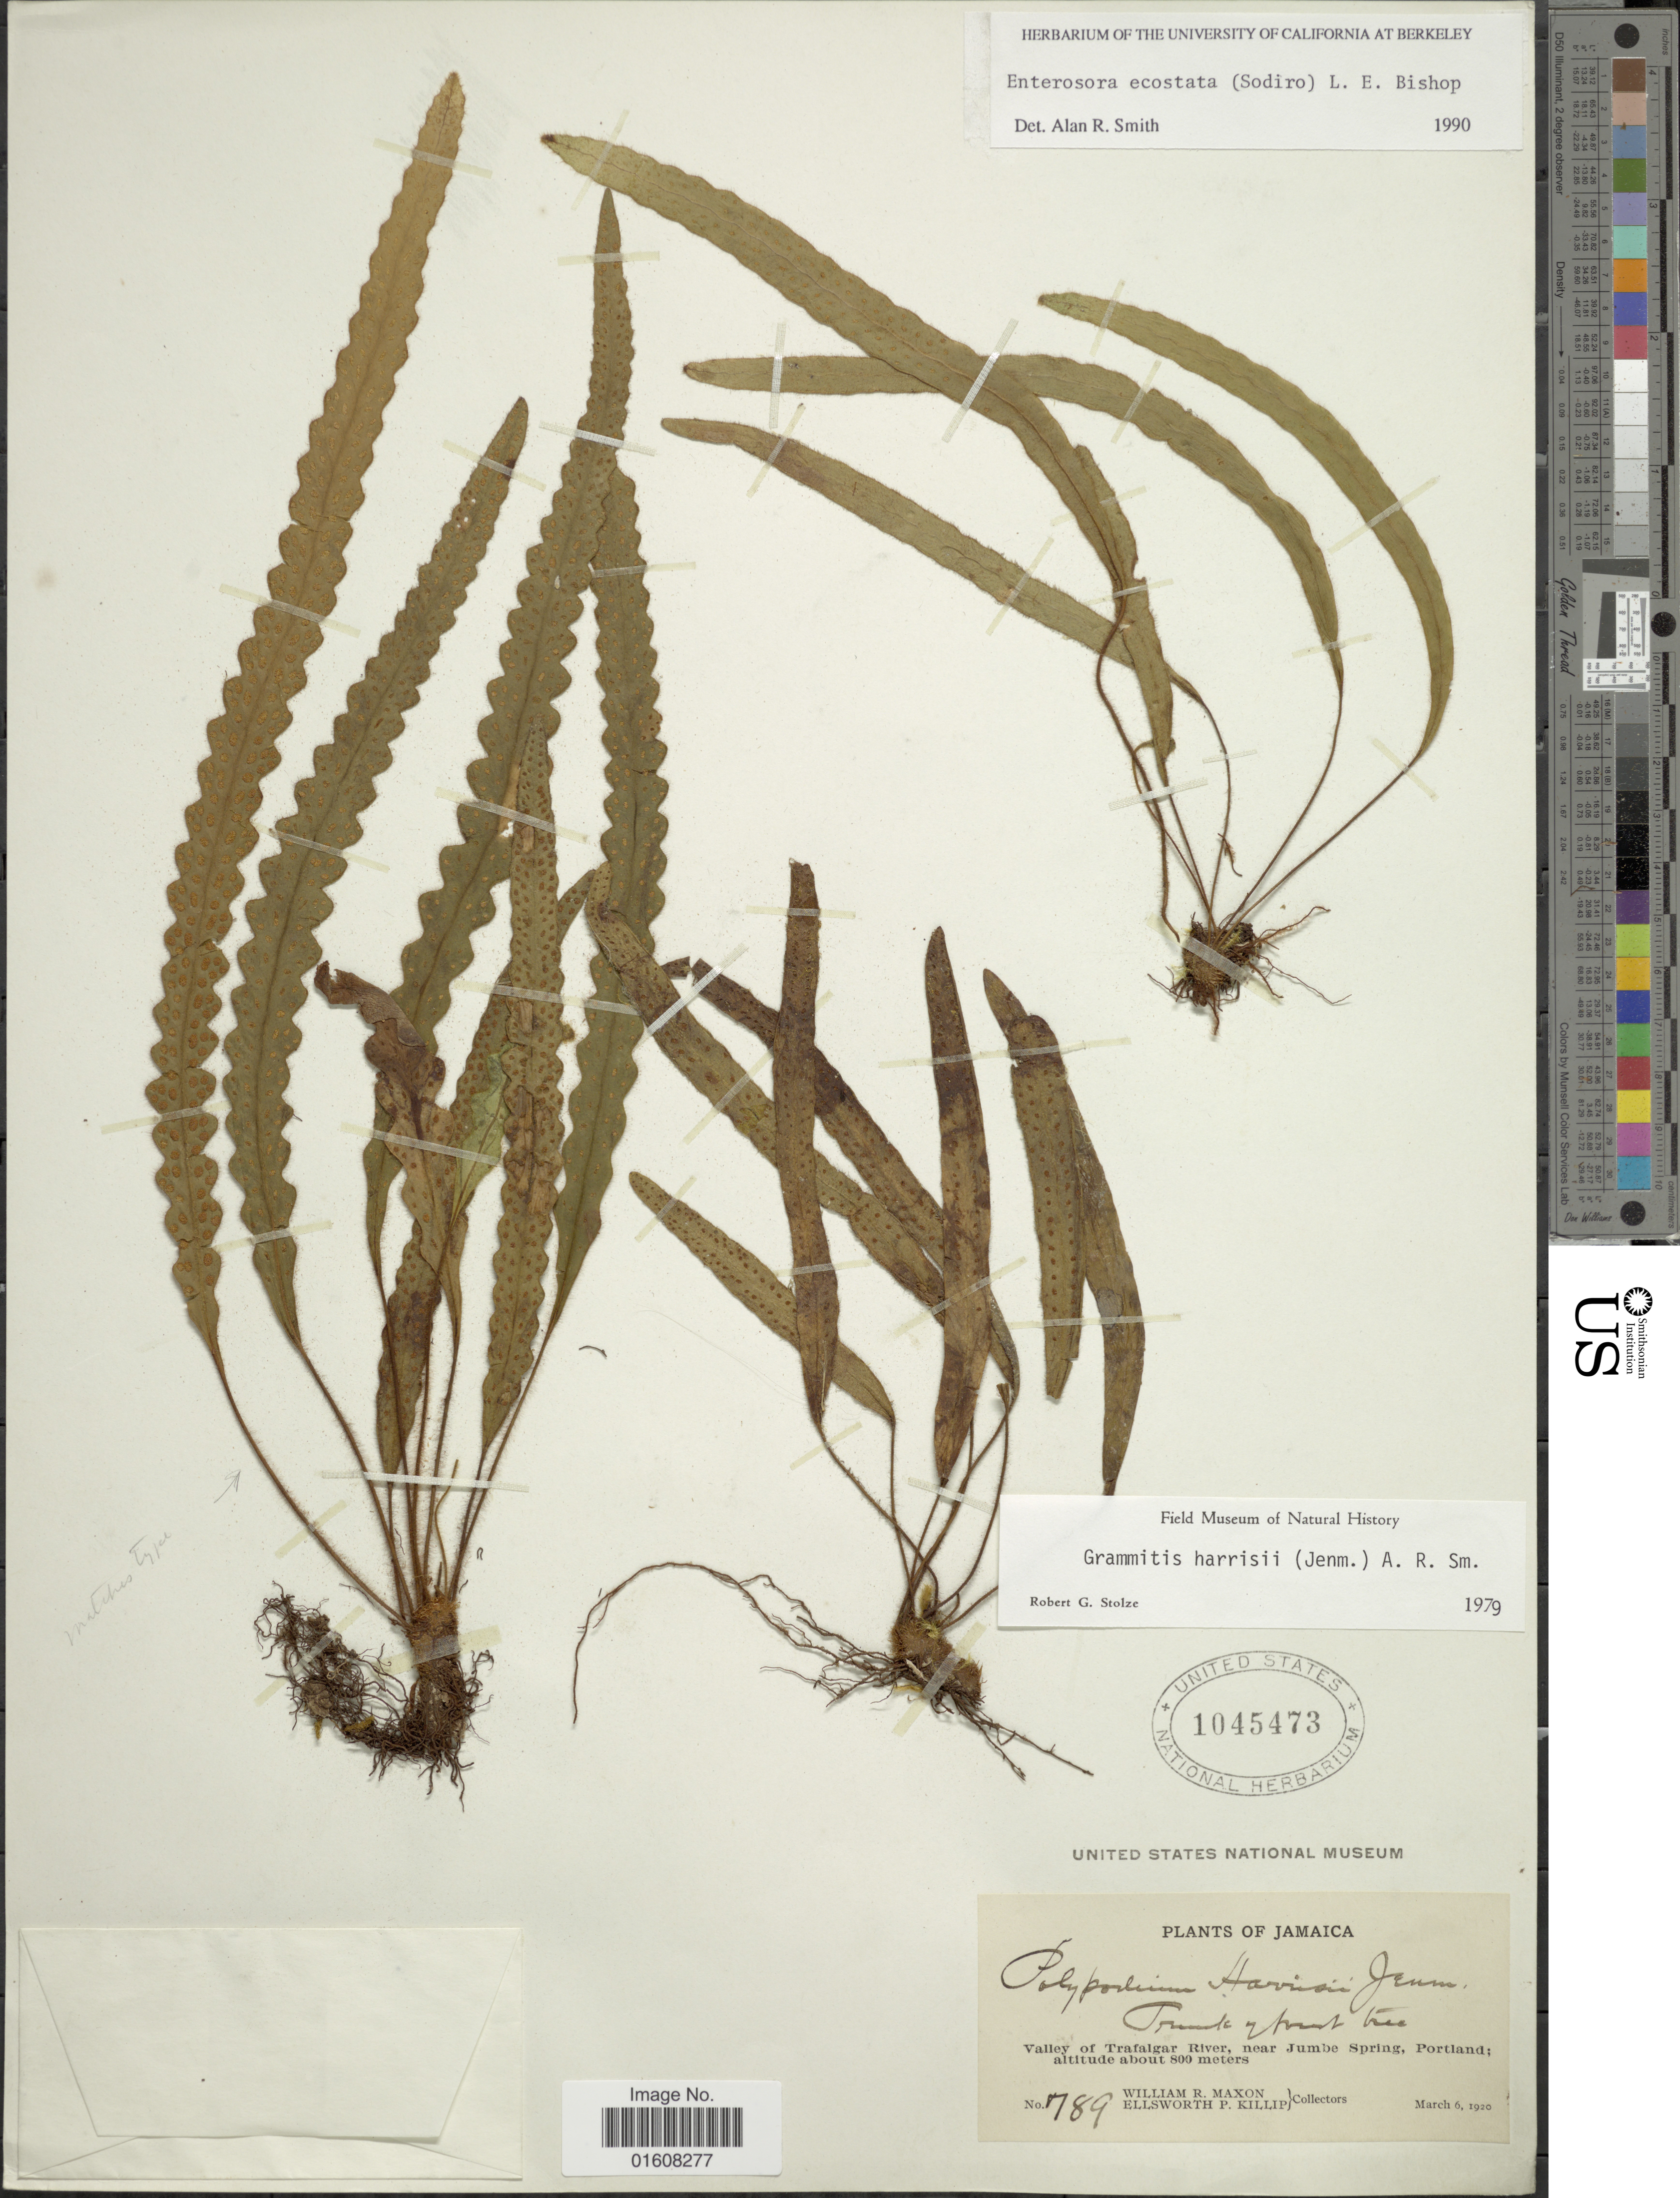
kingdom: Plantae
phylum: Tracheophyta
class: Polypodiopsida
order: Polypodiales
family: Polypodiaceae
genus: Enterosora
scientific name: Enterosora ecostata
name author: (Sodiro) L.E. Bishop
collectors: W. R. Maxon & E. P. Killip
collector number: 789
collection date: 1920-03-06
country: Jamaica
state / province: Portland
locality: Jamaica, Valley of Trafalgar River, near Jumbe Spring, Portland.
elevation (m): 800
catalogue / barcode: US 1045473